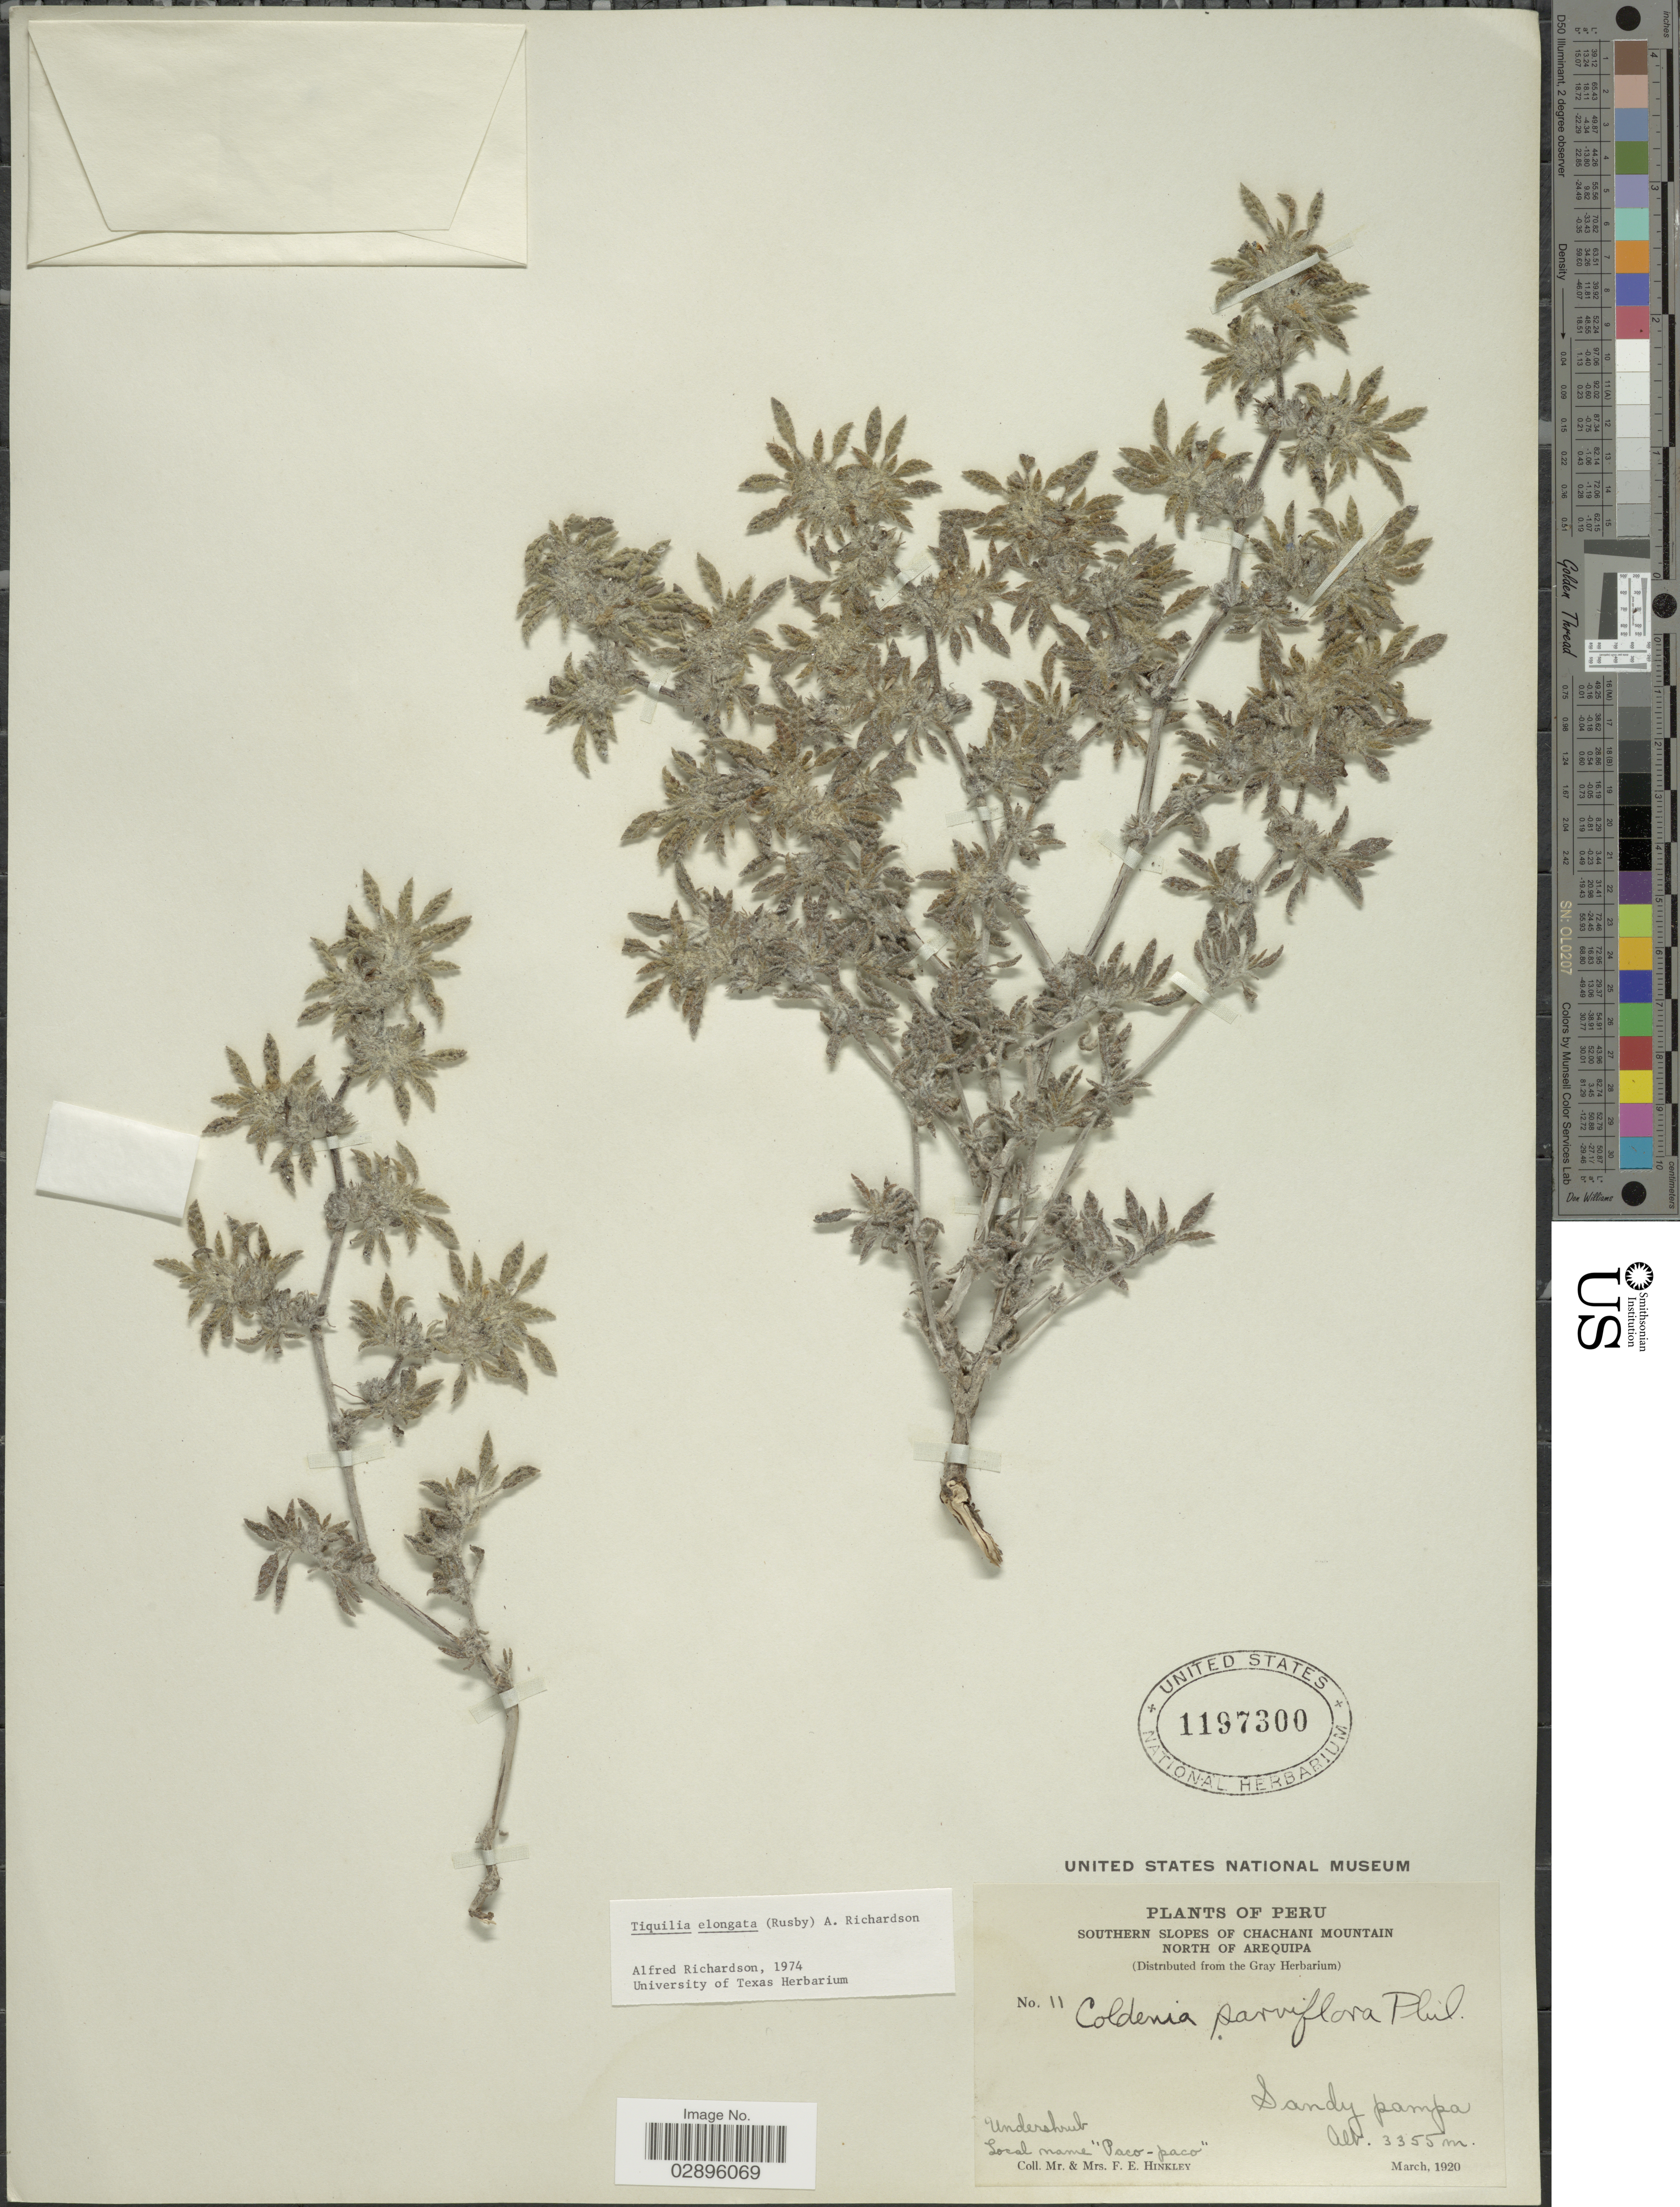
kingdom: Plantae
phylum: Tracheophyta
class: Magnoliopsida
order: Boraginales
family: Ehretiaceae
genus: Tiquilia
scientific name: Tiquilia elongata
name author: (Rusby) A.T. Richardson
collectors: F. Hinkley & F. Hinkley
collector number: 11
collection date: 1920-03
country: Peru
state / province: Arequipa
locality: Southern slopes of Chachani Mountain. North of Arequipa. Sandy pampa.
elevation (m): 3355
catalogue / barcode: US 1197300